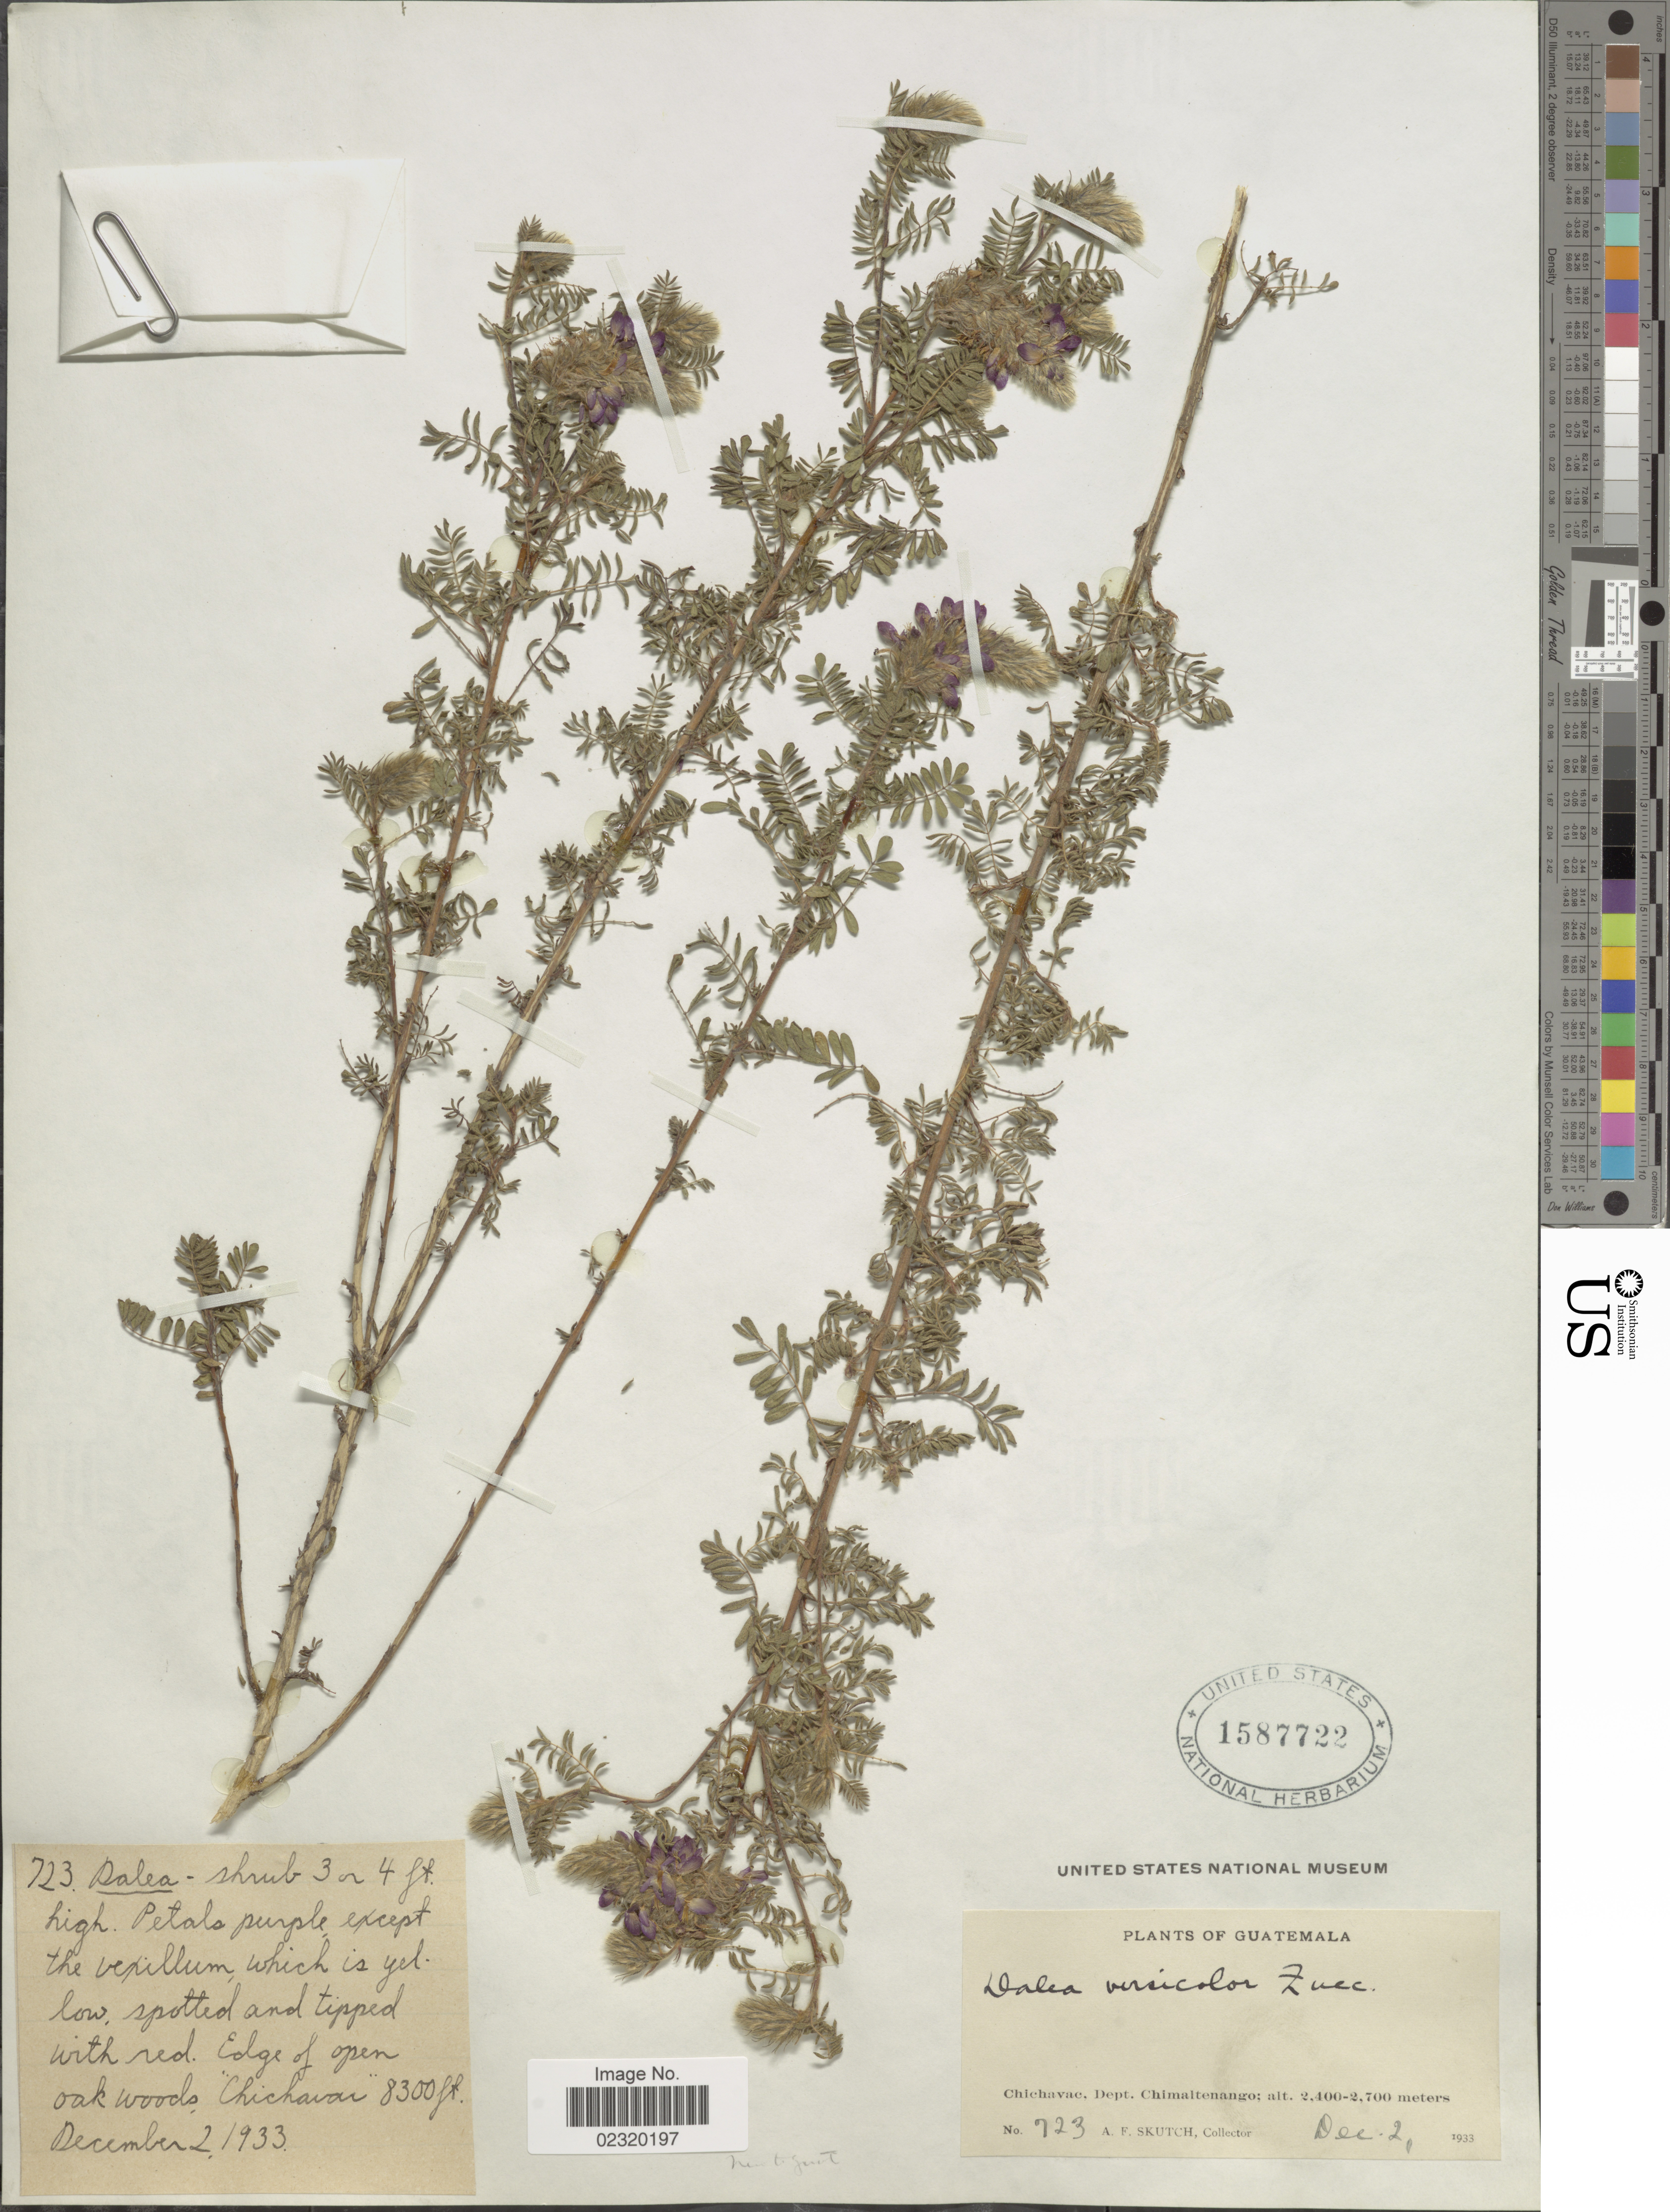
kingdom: Plantae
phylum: Tracheophyta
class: Magnoliopsida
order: Fabales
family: Fabaceae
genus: Dalea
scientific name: Dalea versicolor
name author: Zucc.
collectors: A. F. Skutch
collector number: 723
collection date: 1933-12-02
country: Guatemala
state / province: Chimaltenango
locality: Chichavac, Dept. Chimaltenango, Edge of open oak woods Chichavai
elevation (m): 2400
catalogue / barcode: US 1587722